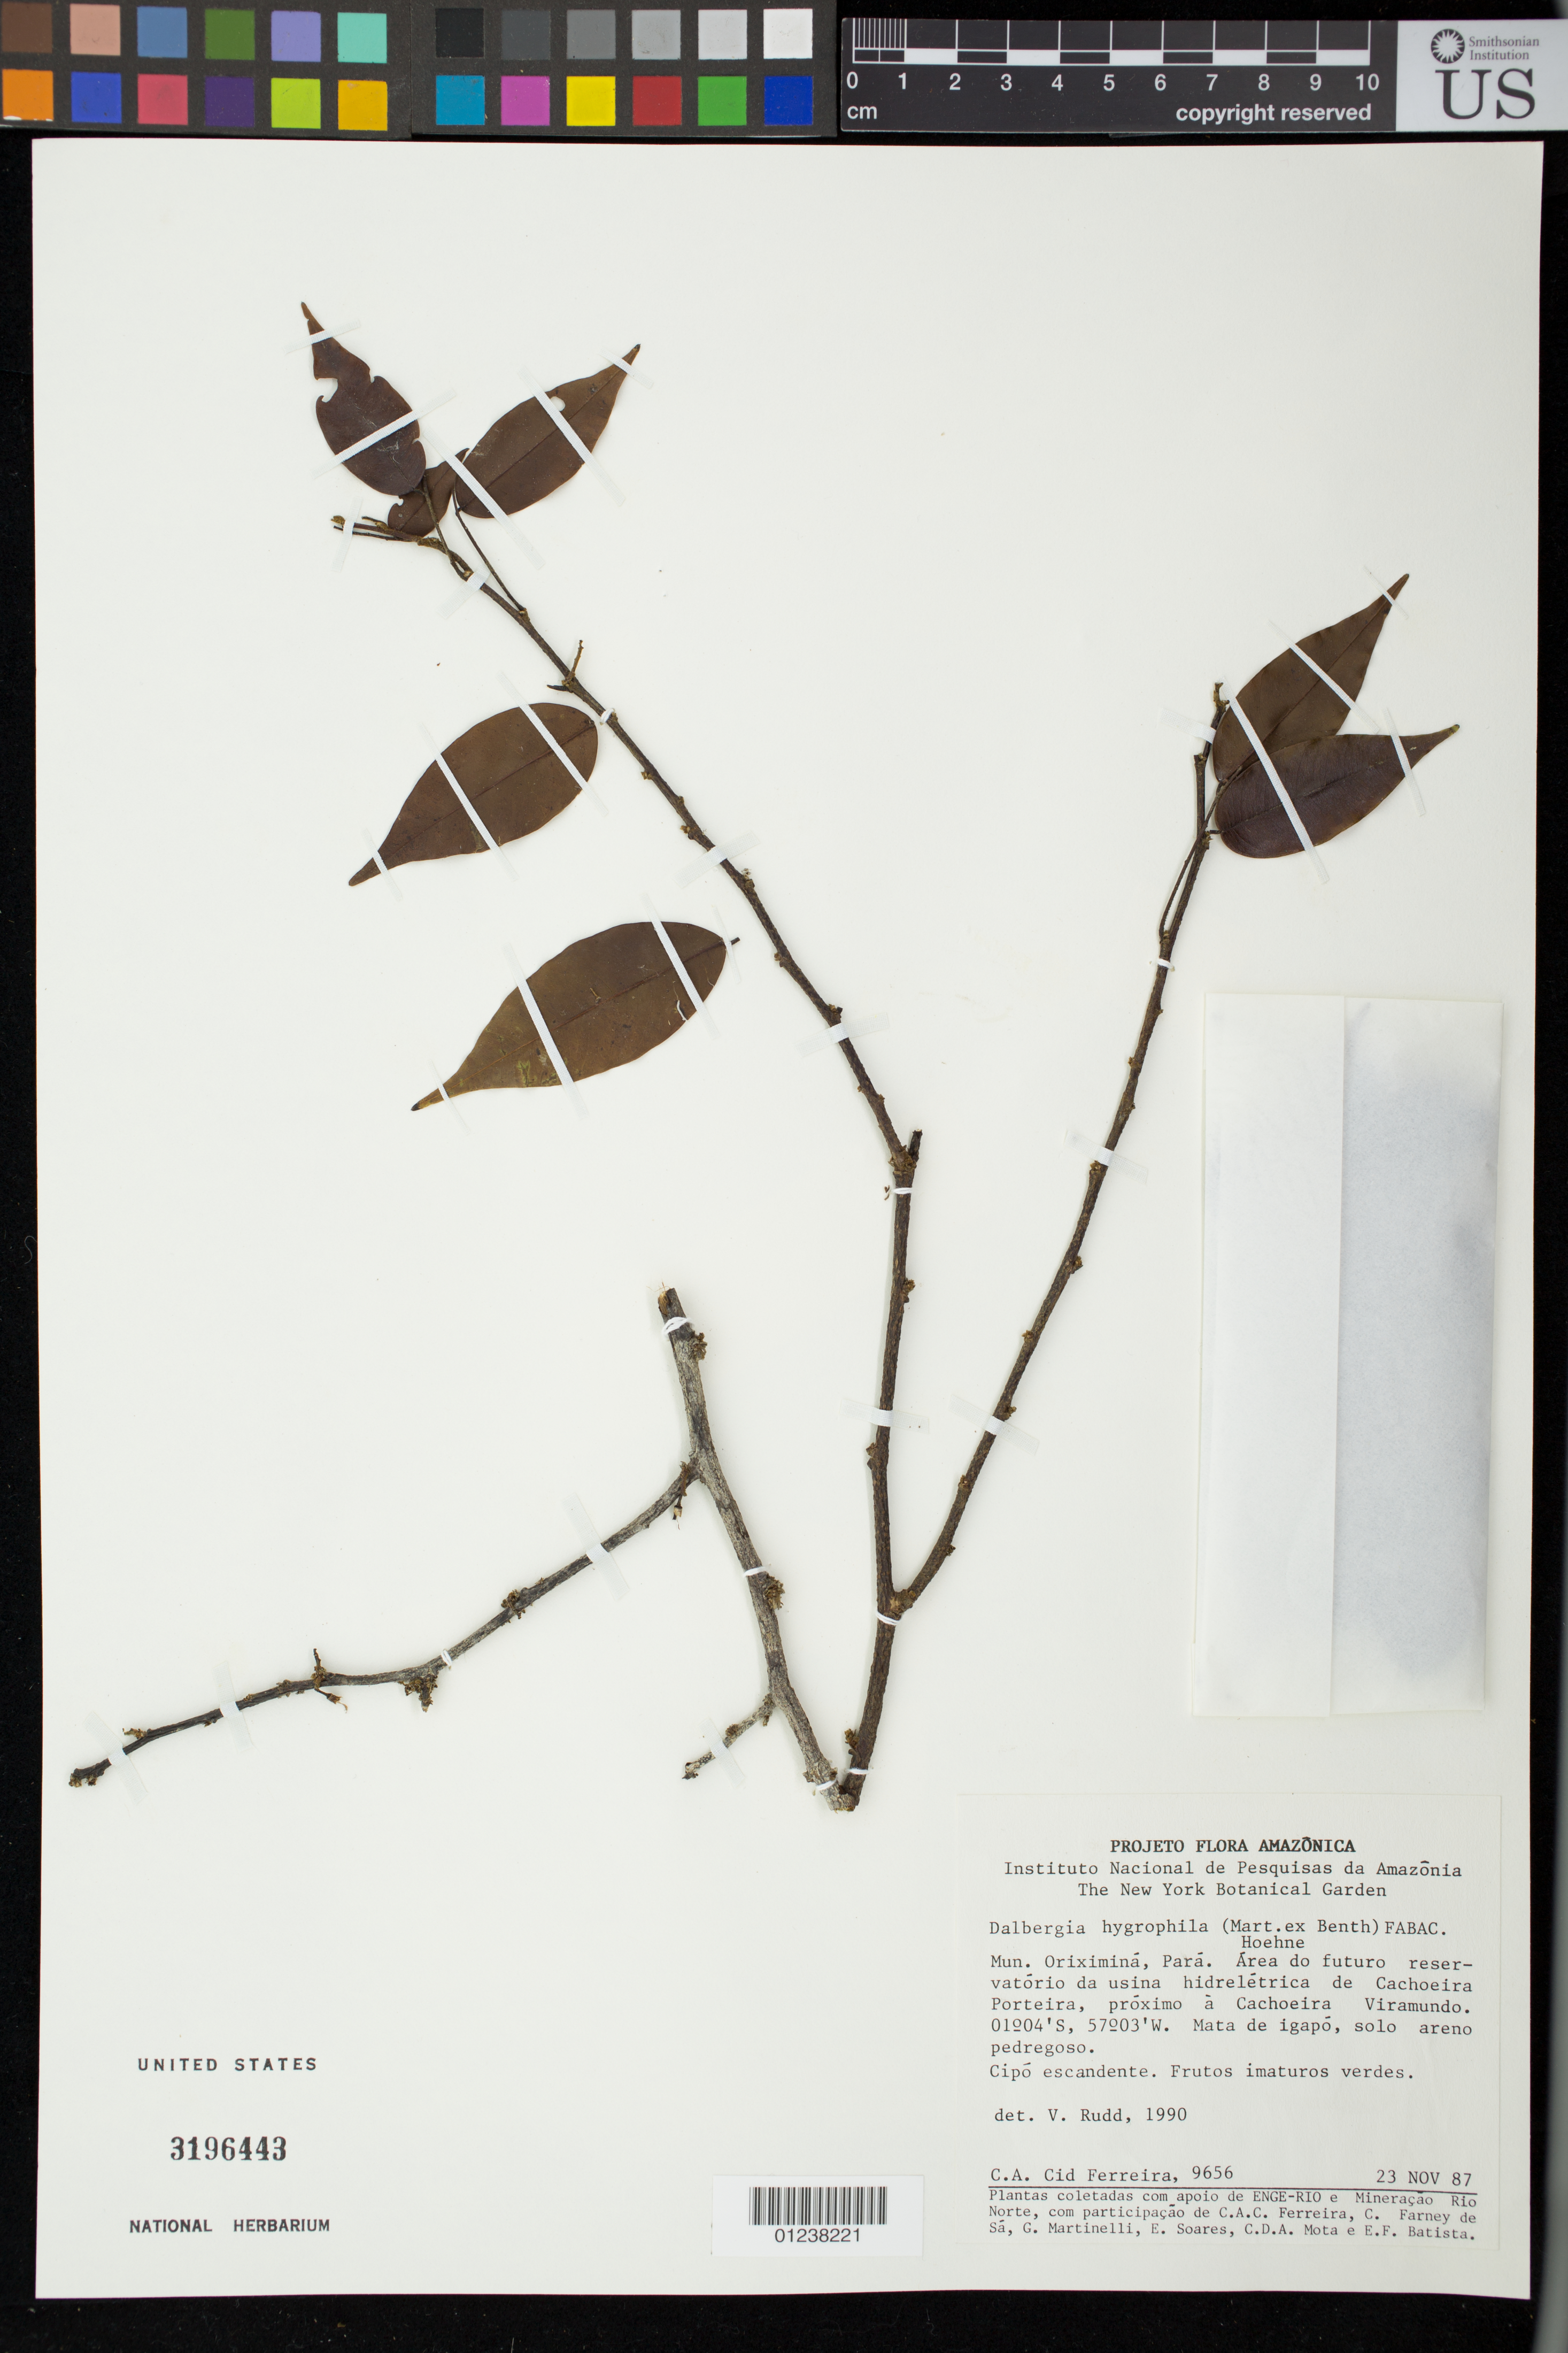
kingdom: Plantae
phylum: Tracheophyta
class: Magnoliopsida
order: Fabales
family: Fabaceae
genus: Dalbergia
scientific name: Dalbergia hygrophila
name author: (Mart. ex Benth.) Hoehne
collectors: C. A. Cid Ferreira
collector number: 9656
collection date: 1987-11-23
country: Brazil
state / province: Para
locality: Mun. Oriximina. Area do futuro reservatorio da usina hidreletrica de Cachoeira Porteira, proximo a Cachoeira Viramundo.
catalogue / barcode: US 3196443